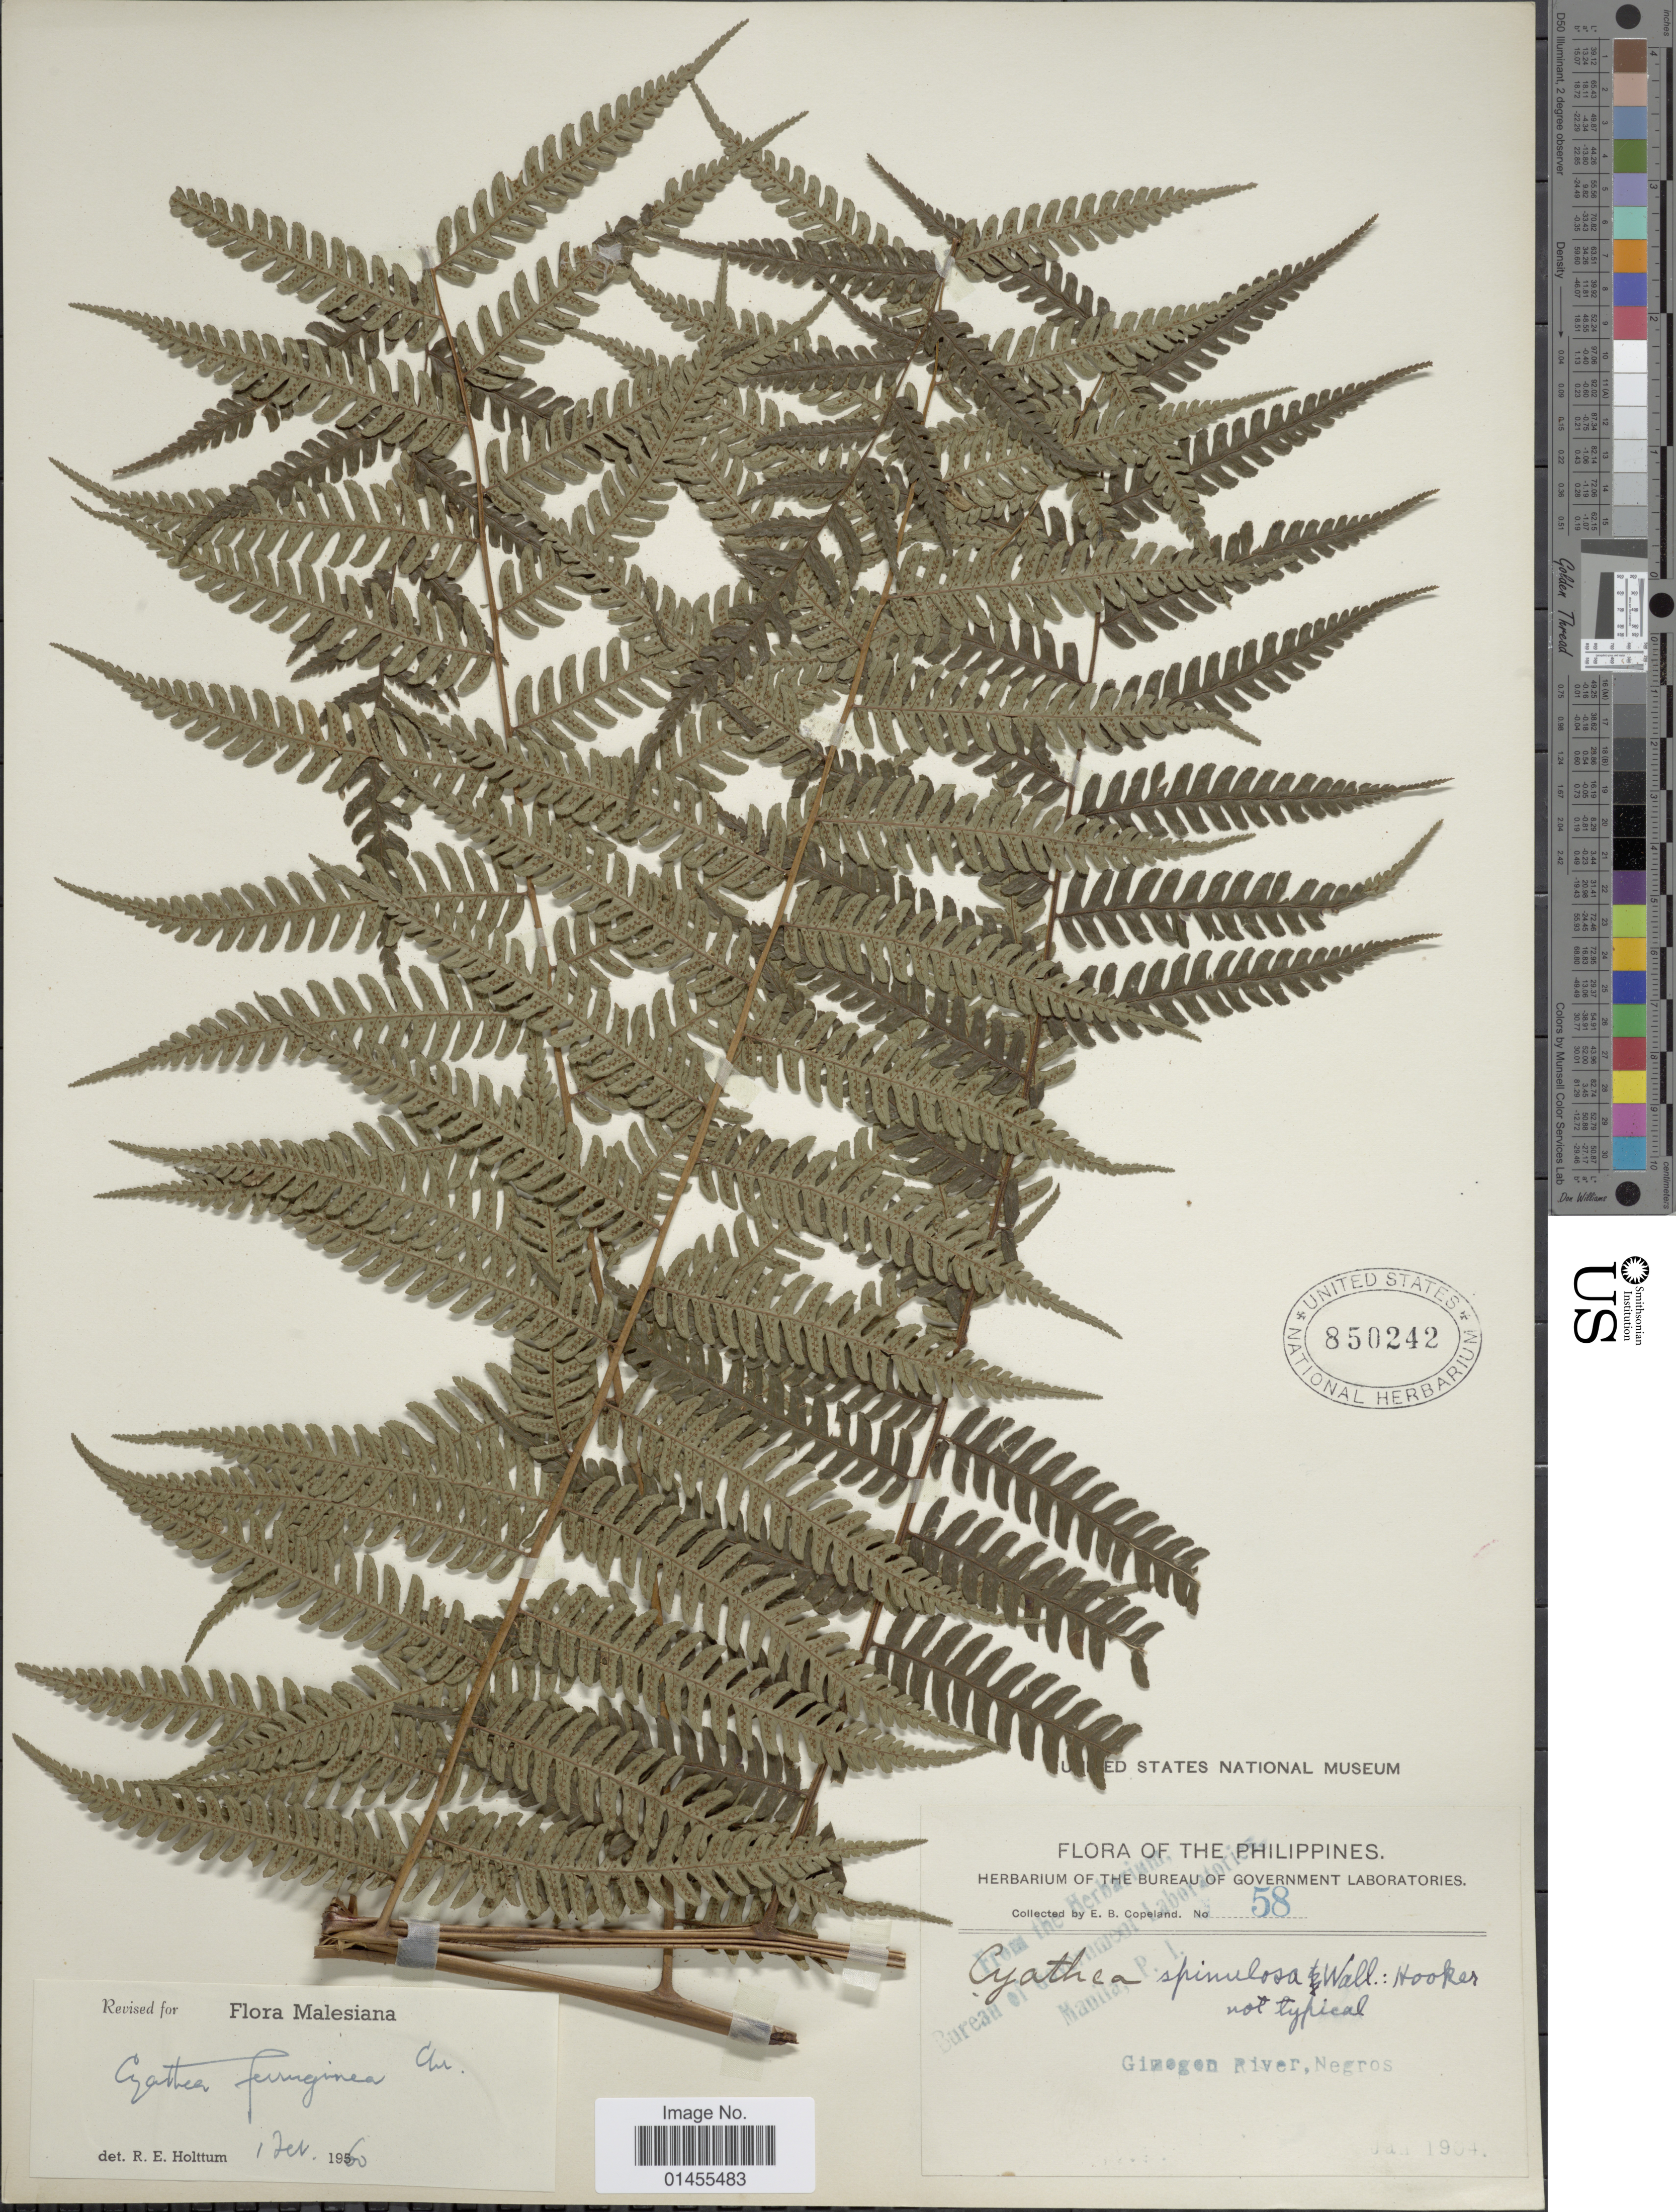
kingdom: Plantae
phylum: Tracheophyta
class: Polypodiopsida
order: Cyatheales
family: Cyatheaceae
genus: Alsophila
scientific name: Alsophila ferruginea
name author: (Christ) R.M. Tryon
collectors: E. B. Copeland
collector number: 58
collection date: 1904-01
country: Philippines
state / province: Western Visayas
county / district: Negros Occidental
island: Negros Island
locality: Gimogon River, Negros Island.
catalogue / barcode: US 850242